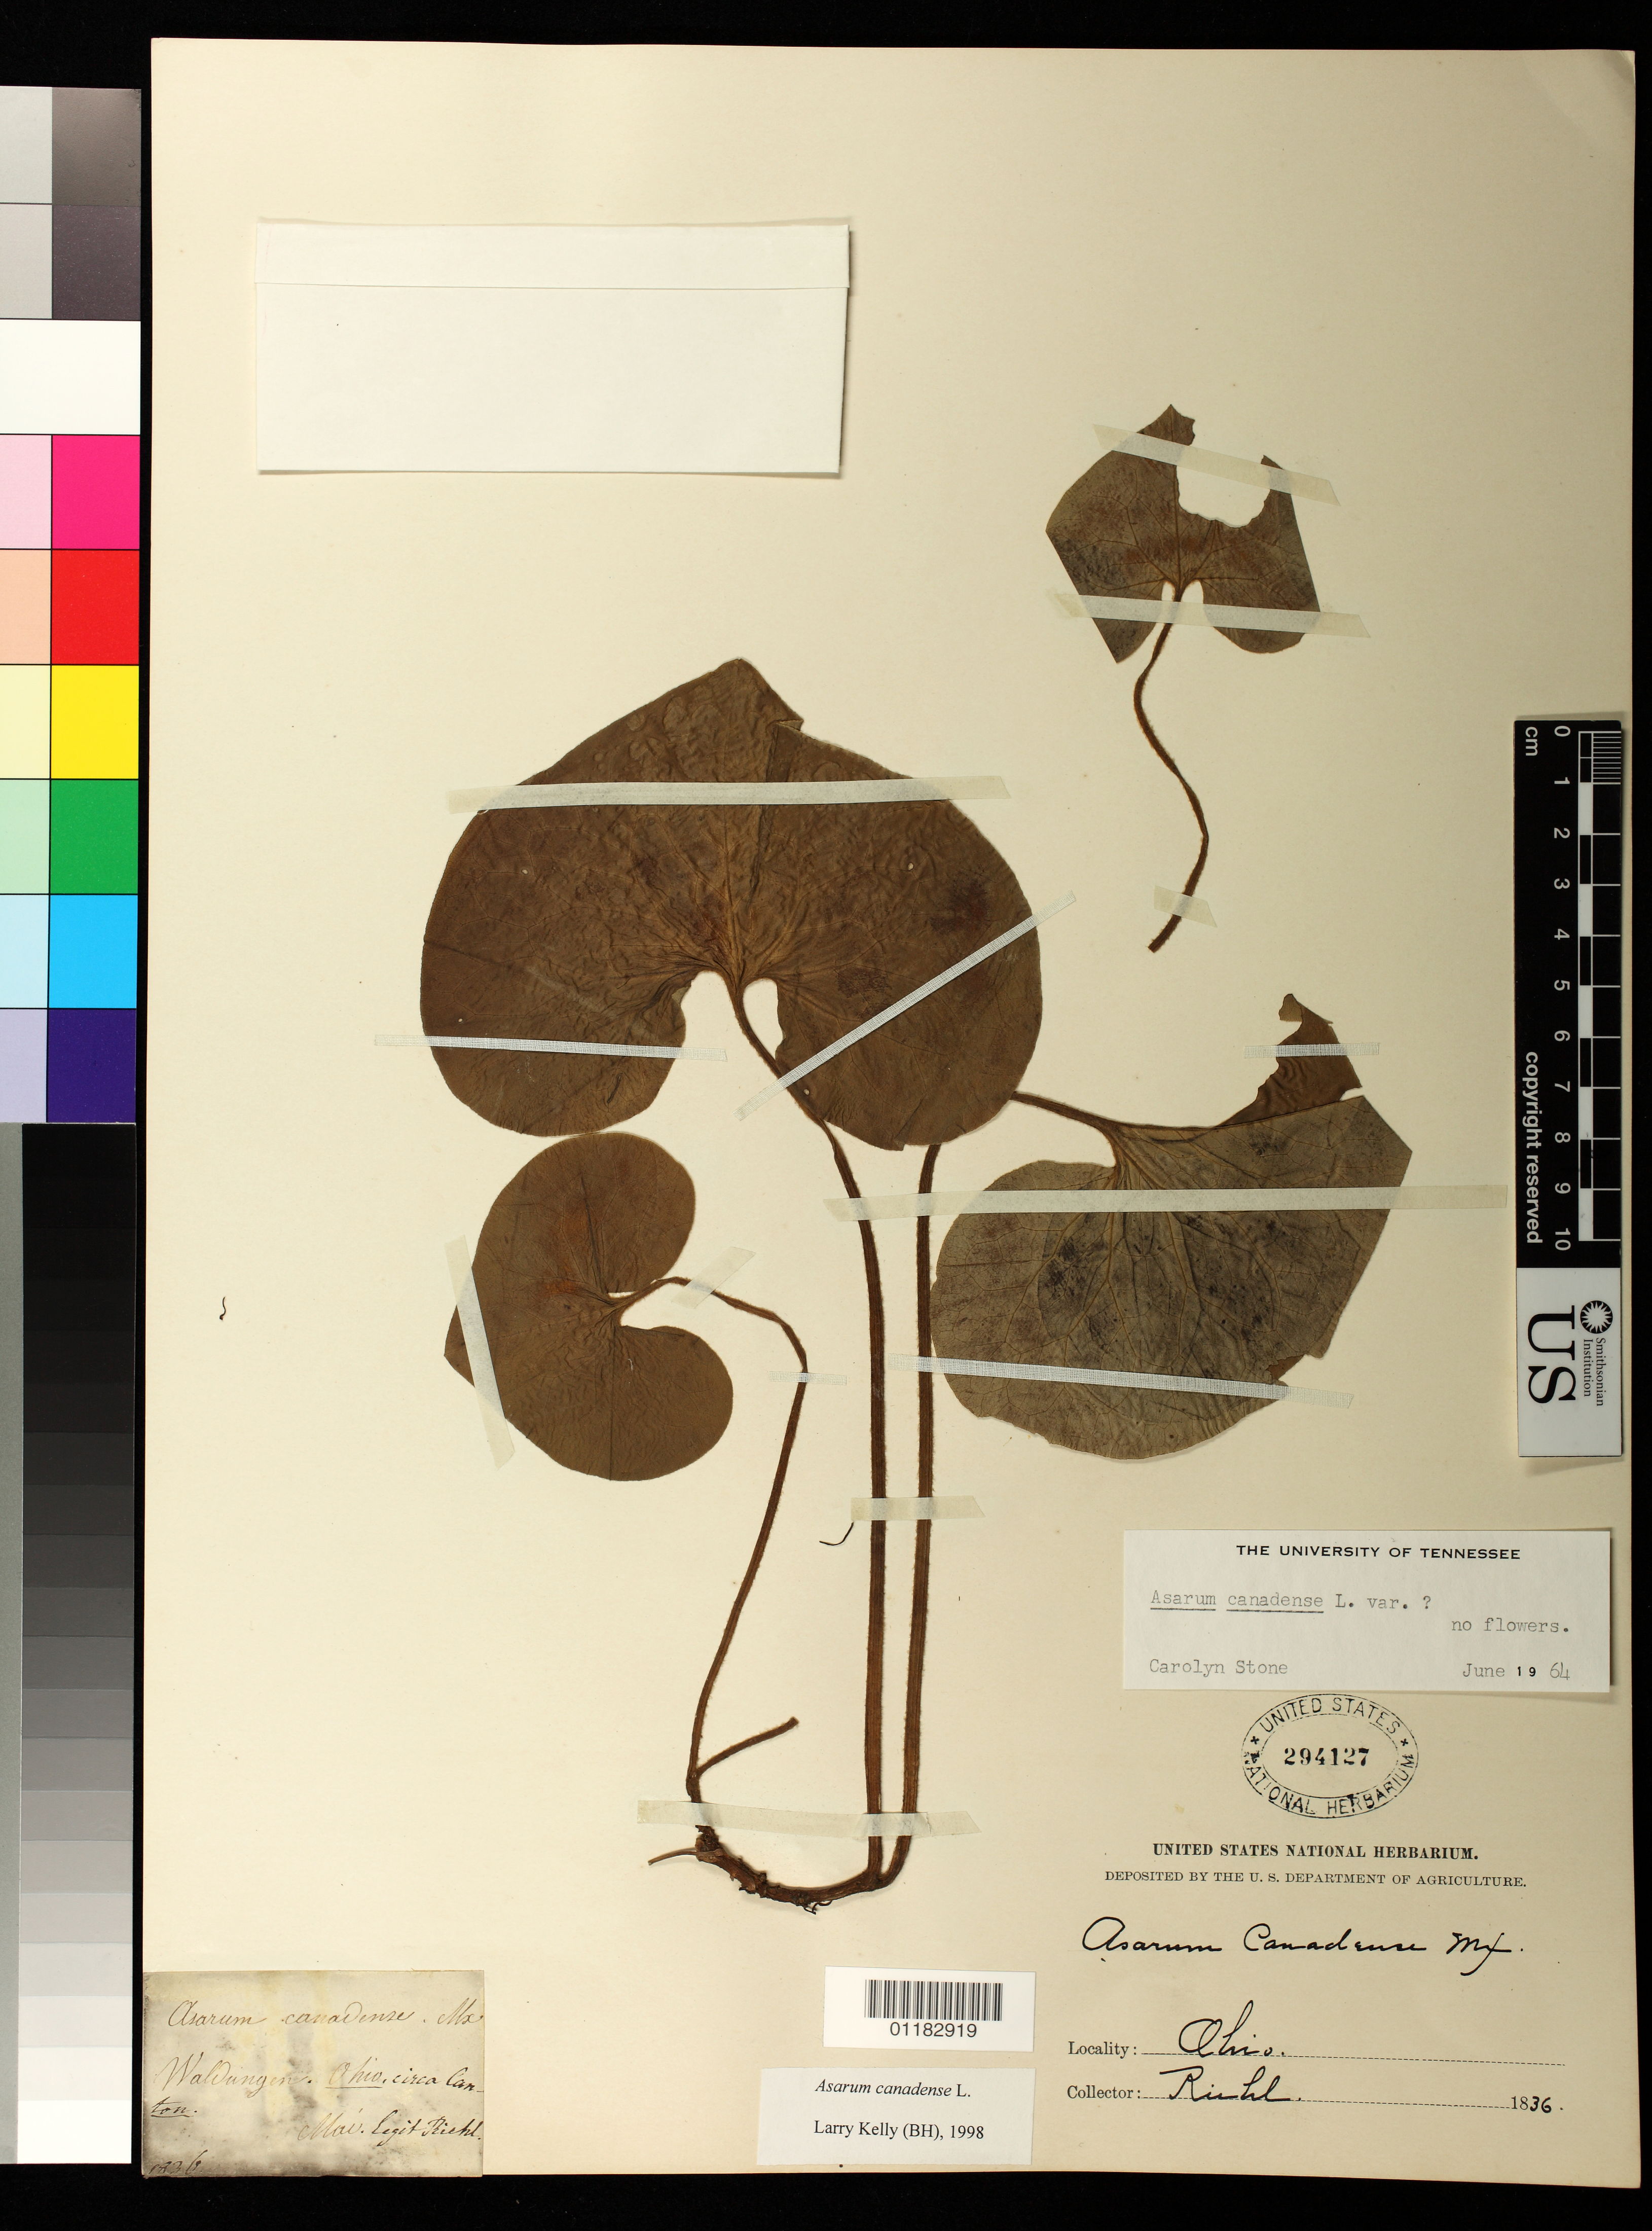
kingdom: Plantae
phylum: Tracheophyta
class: Magnoliopsida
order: Piperales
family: Aristolochiaceae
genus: Asarum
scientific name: Asarum canadense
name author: L.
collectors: N. Riehl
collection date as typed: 1836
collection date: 1836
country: United States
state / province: Ohio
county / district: Stark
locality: Canton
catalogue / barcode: US 294127